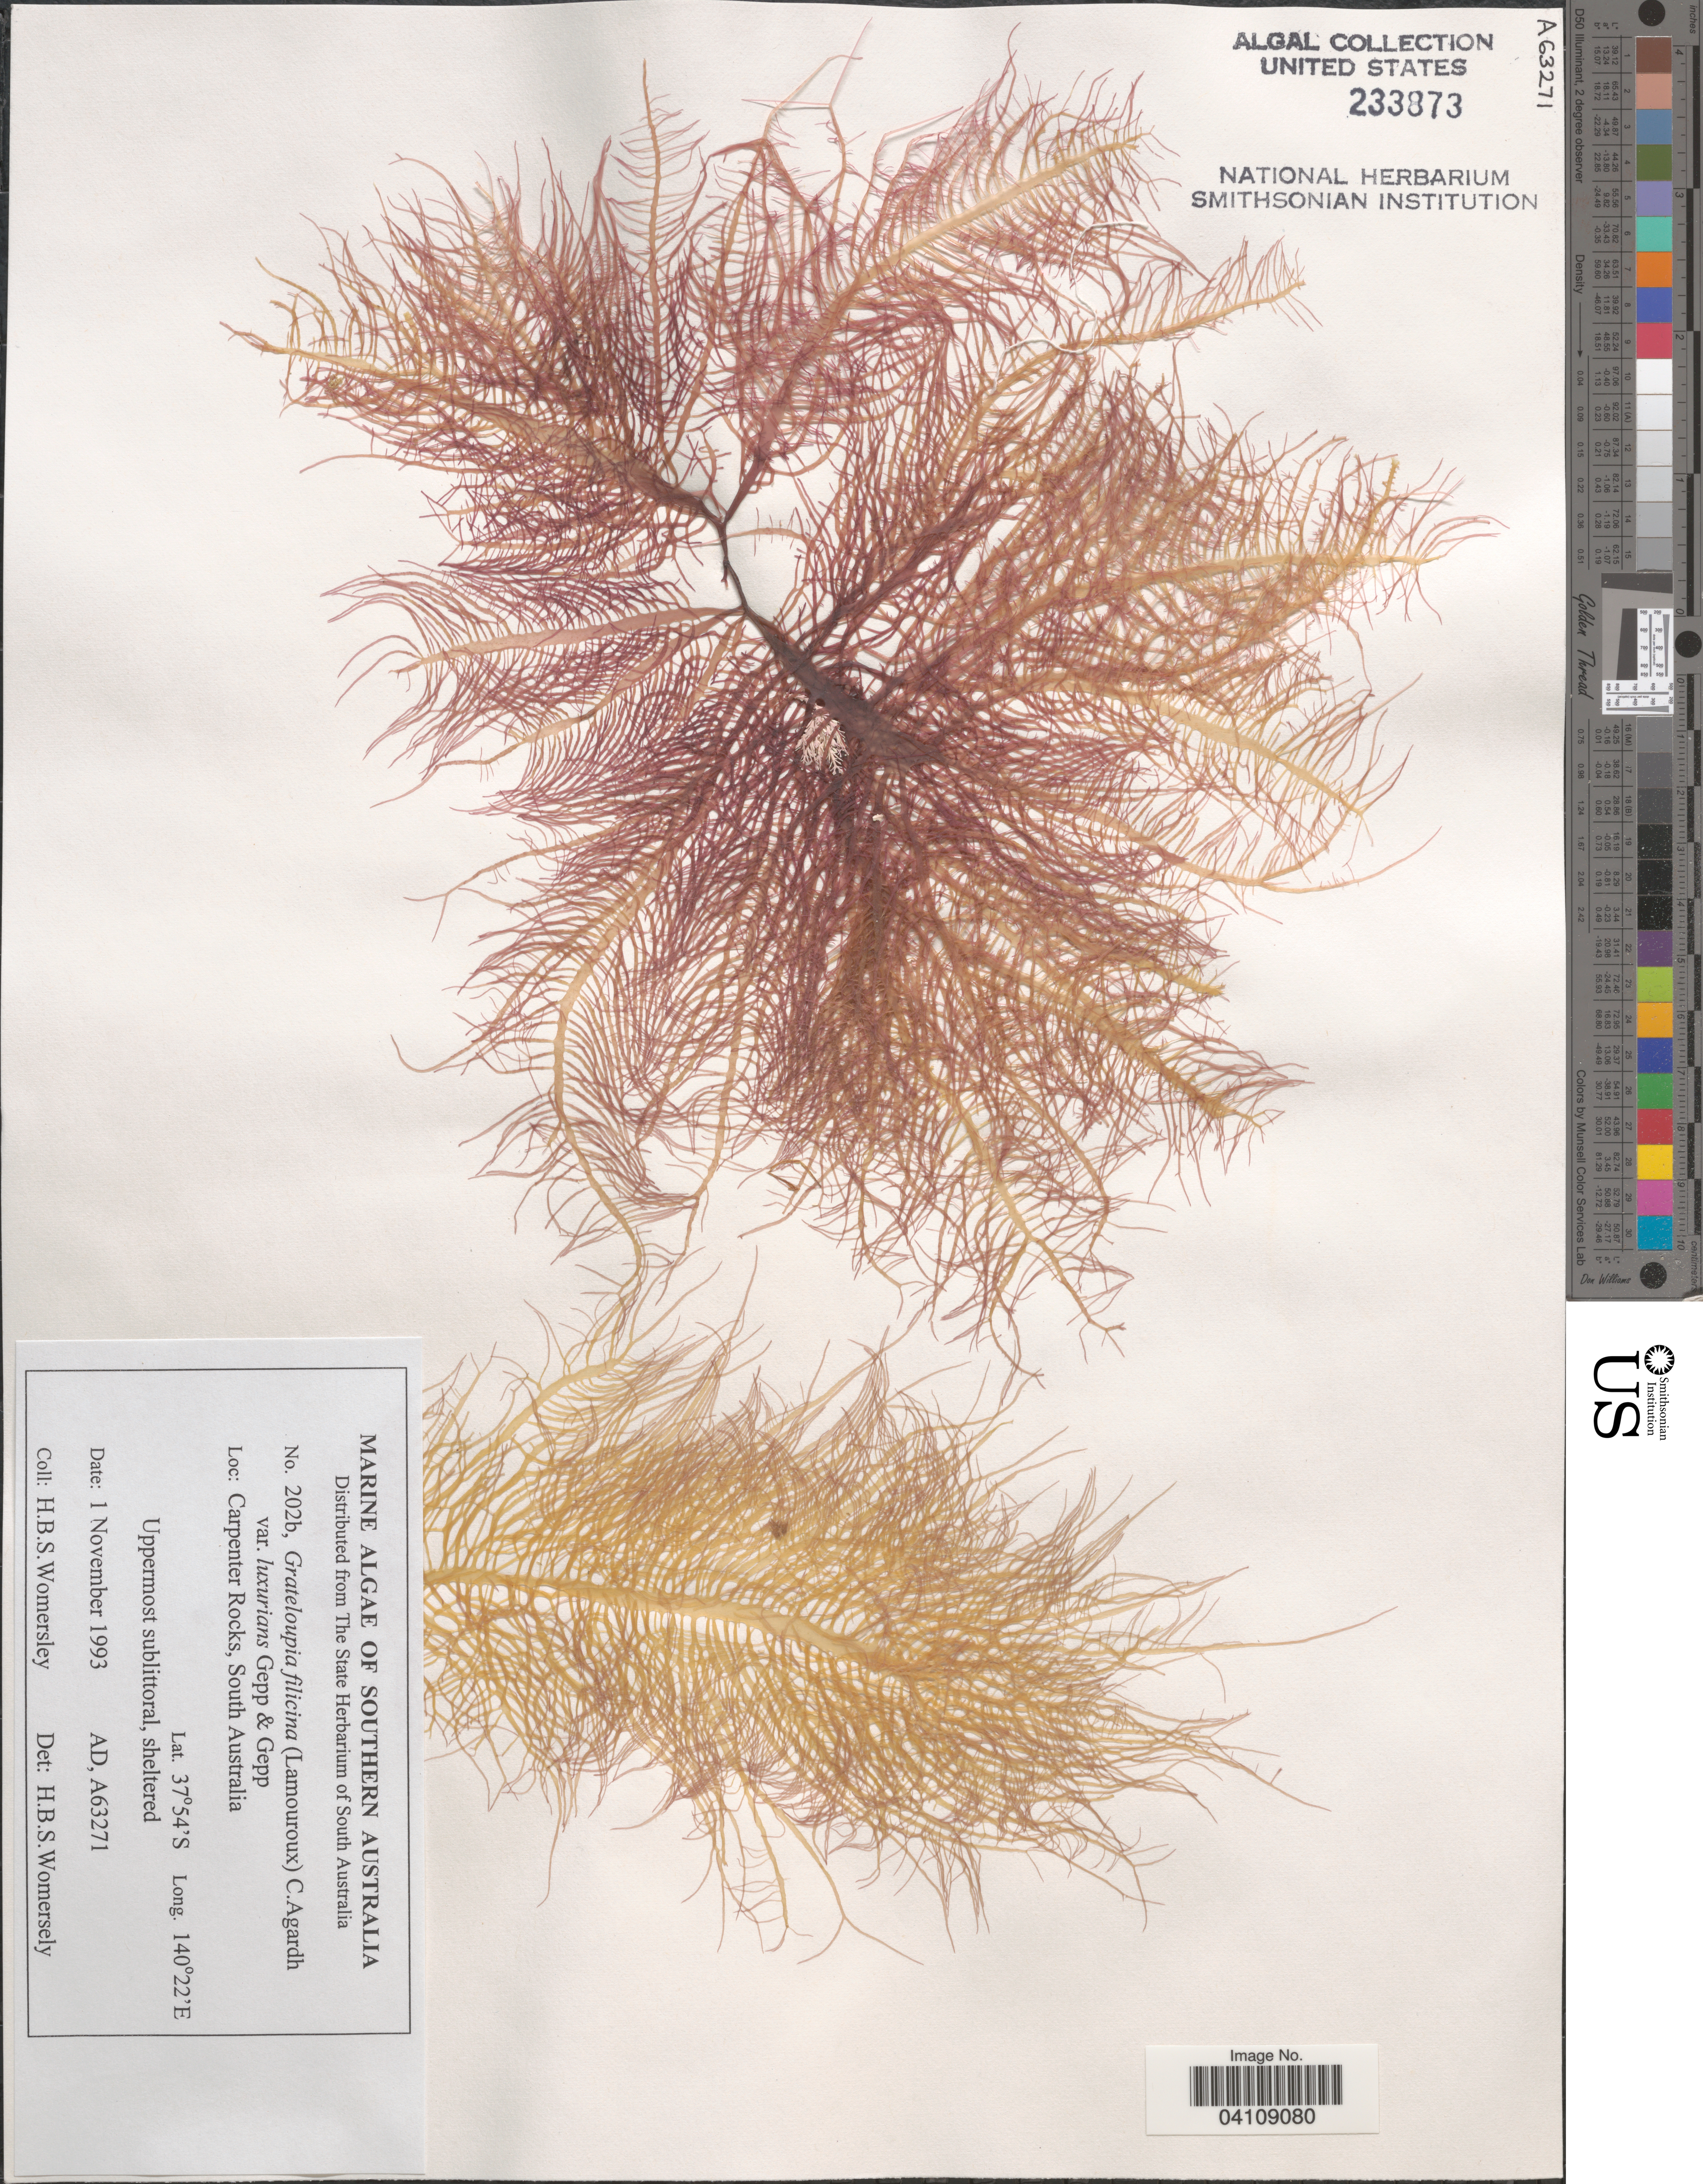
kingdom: Plantae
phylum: Rhodophyta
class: Florideophyceae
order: Halymeniales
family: Halymeniaceae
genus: Grateloupia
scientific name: Grateloupia filicina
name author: (J.V.Lamouroux) C. Agardh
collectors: H. B. S. Womersley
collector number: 202b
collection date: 1993-11-01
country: Australia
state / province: South Australia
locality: Southern Australia. Carpenter Rocks.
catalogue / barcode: US 233873